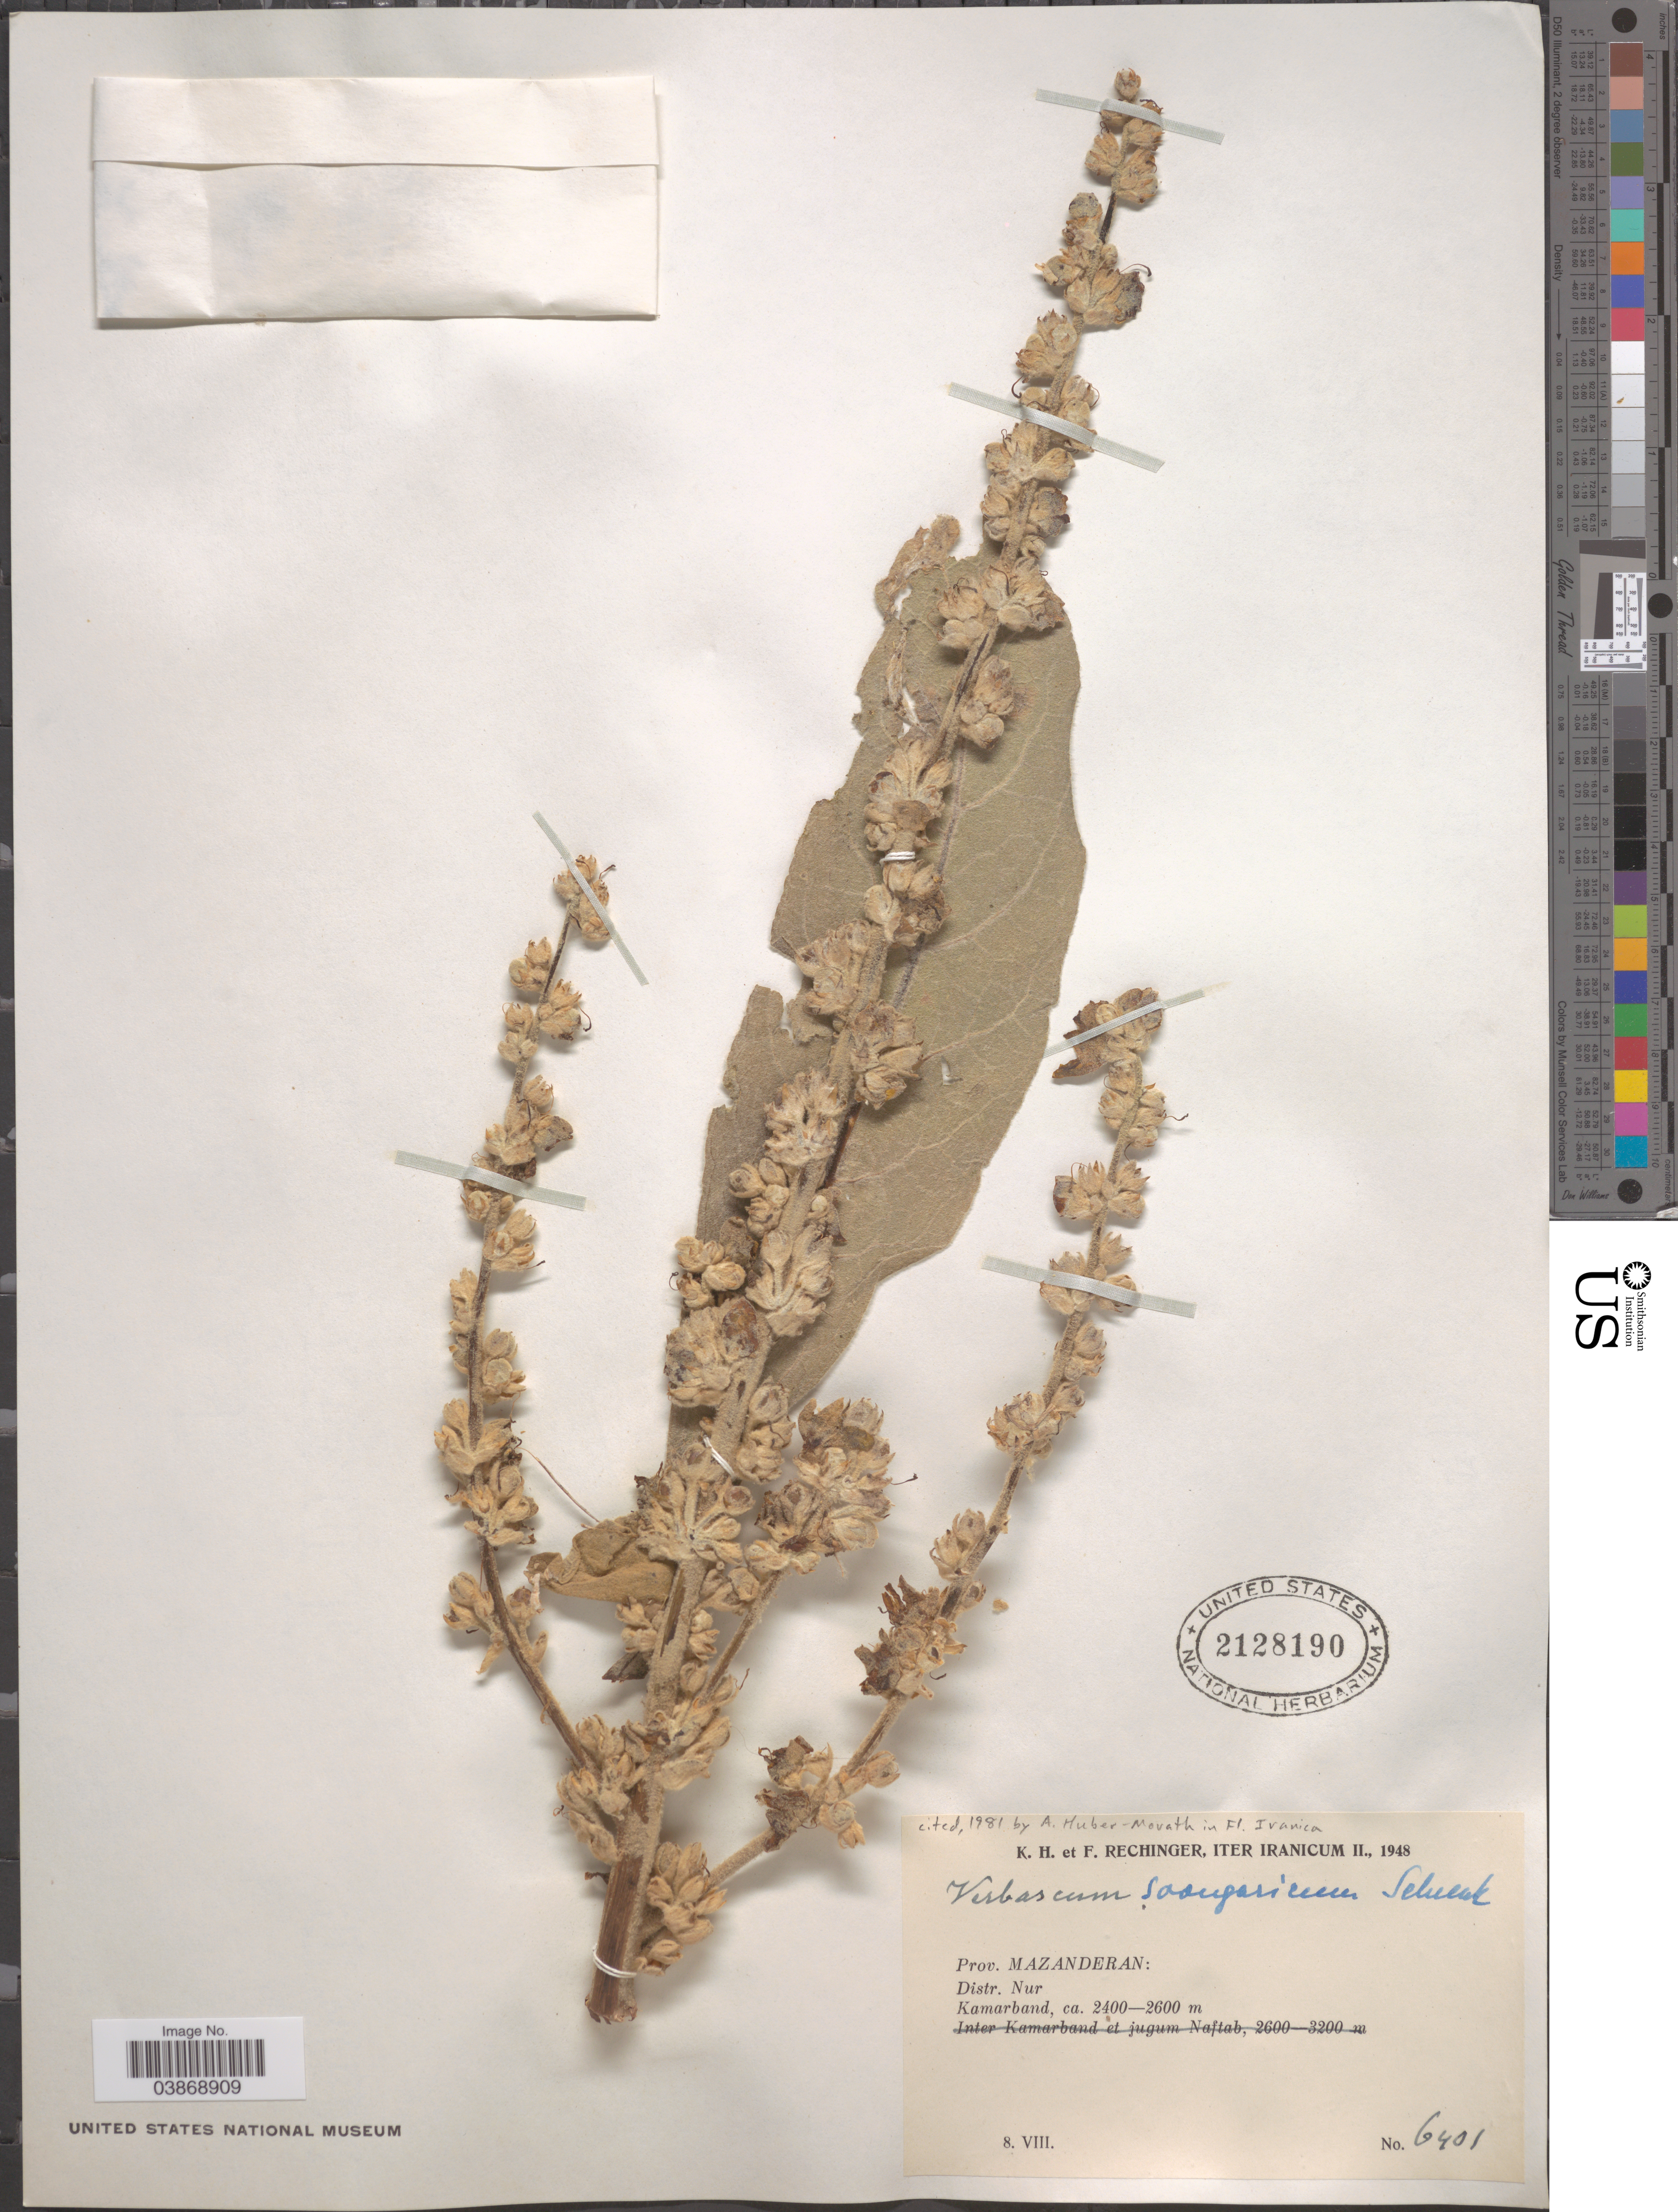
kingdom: Plantae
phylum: Tracheophyta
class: Magnoliopsida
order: Lamiales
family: Scrophulariaceae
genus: Verbascum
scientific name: Verbascum songaricum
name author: Schrenk ex Fisch. & C.A. Mey.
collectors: K. H. Rechinger & F. Rechinger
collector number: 6401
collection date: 1948-08-08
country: Iran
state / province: Mazandaran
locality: Prov. Mazanderan: Distr. Nur. Kamarband.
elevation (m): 2400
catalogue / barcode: US 2128190